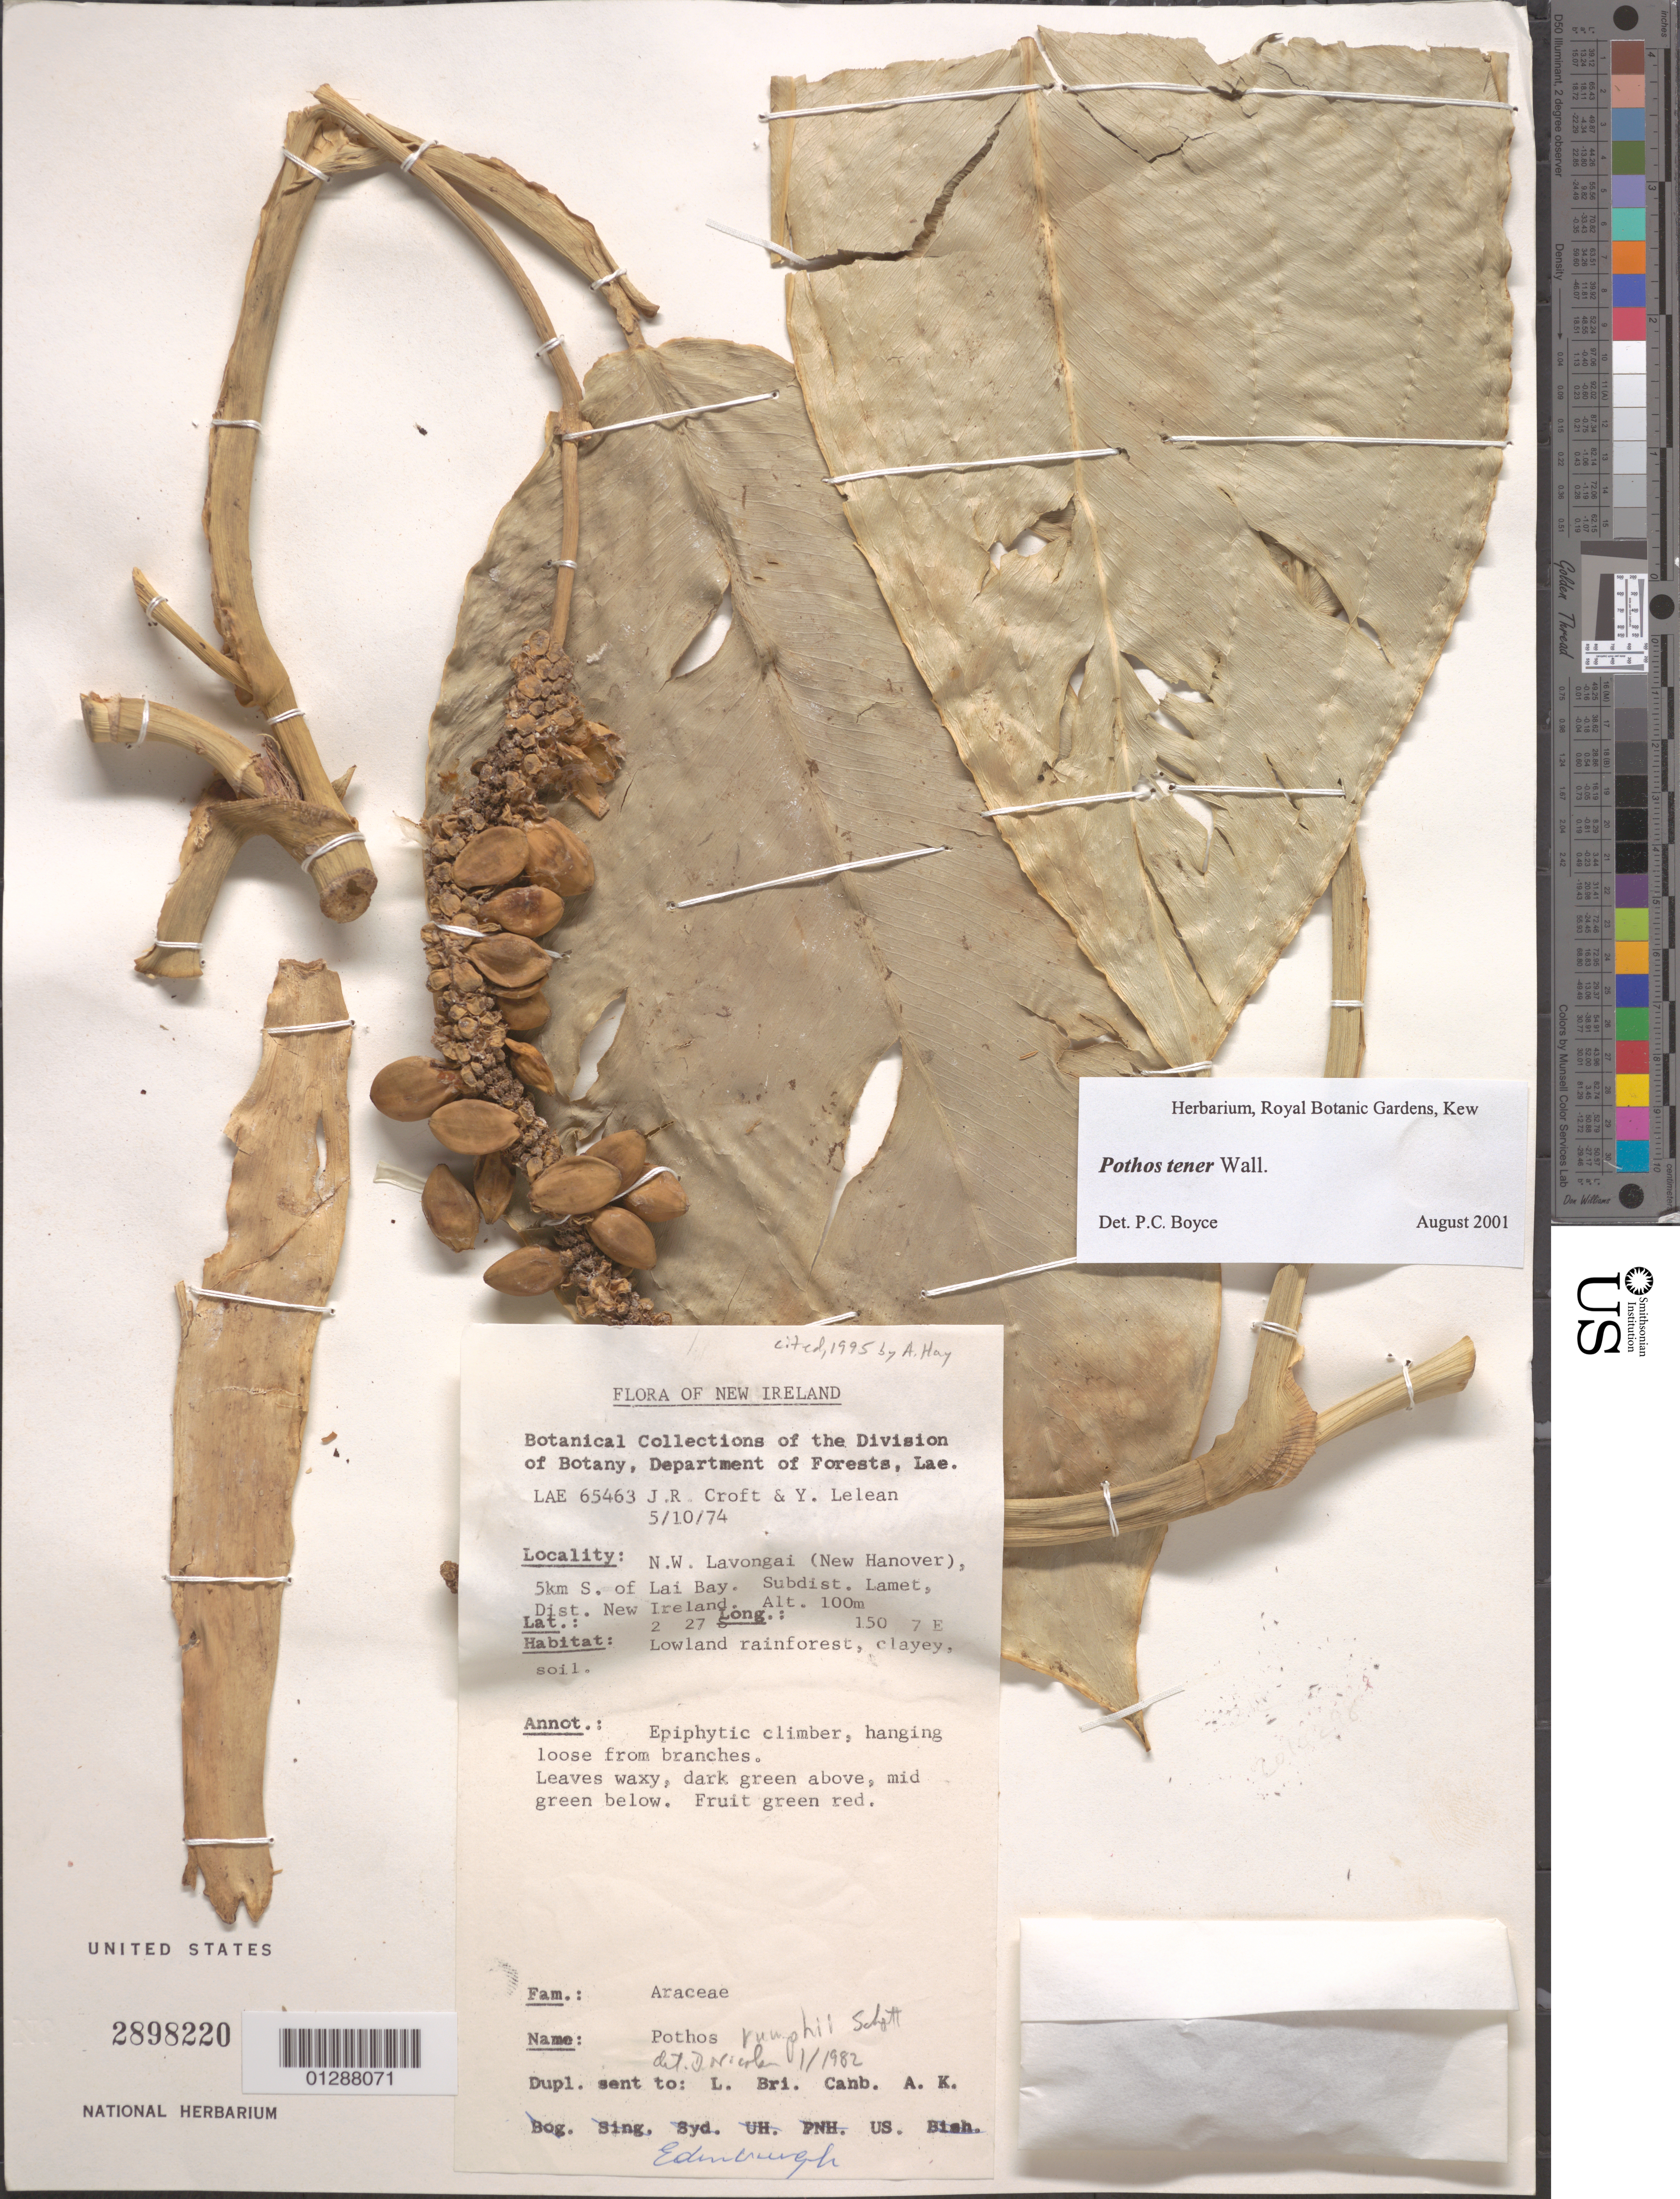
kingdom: Plantae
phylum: Tracheophyta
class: Liliopsida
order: Alismatales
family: Araceae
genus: Pothos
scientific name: Pothos tener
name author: Wall.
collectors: J. R. Croft & Y. Lelean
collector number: LAE 65463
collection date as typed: Transcribed d/m/y: 5/10/74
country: Papua New Guinea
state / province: New Ireland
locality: N.W. Lavongai (New Hanover), 5 km S. of Lai Bay. Subdist. Lamet, Dist. New Ireland.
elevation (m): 100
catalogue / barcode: US 2898220